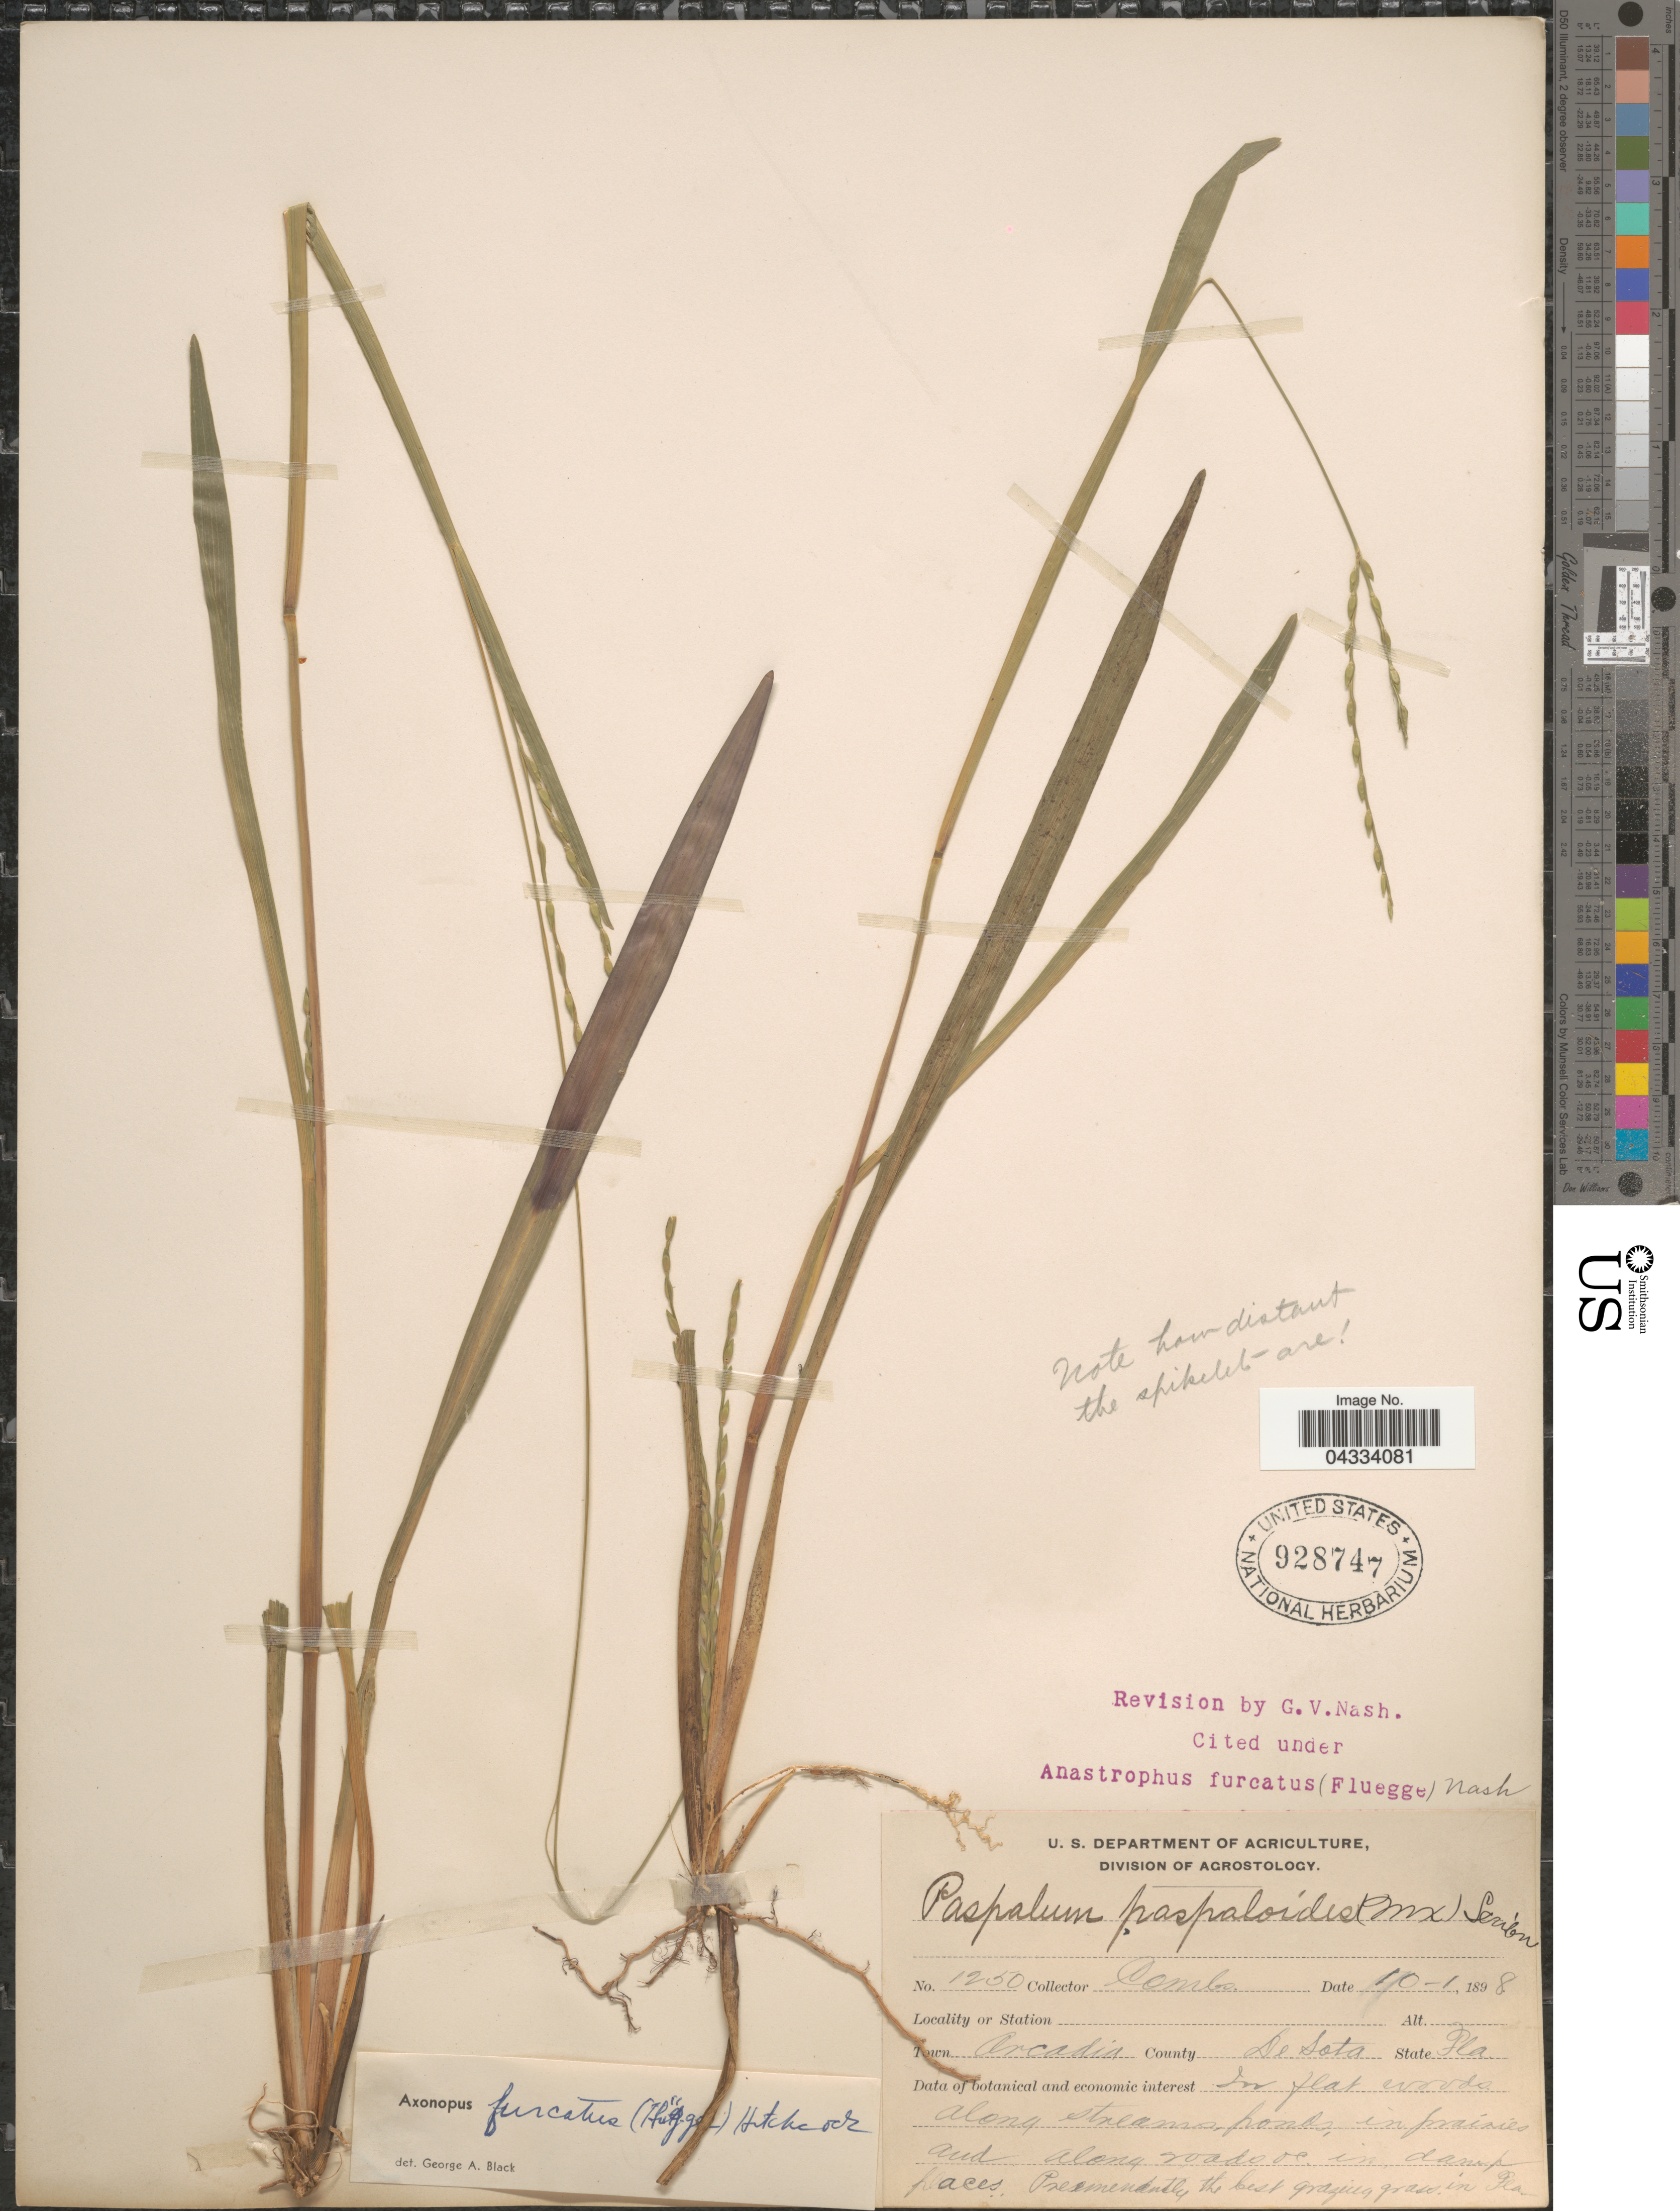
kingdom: Plantae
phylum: Tracheophyta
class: Liliopsida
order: Poales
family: Poaceae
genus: Axonopus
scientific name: Axonopus furcatus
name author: (Flüggé) Hitchc.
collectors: -. Combs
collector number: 1250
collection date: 1898-10-01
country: United States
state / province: Florida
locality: Town Arcadia. County De Soto.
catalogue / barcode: US 928747